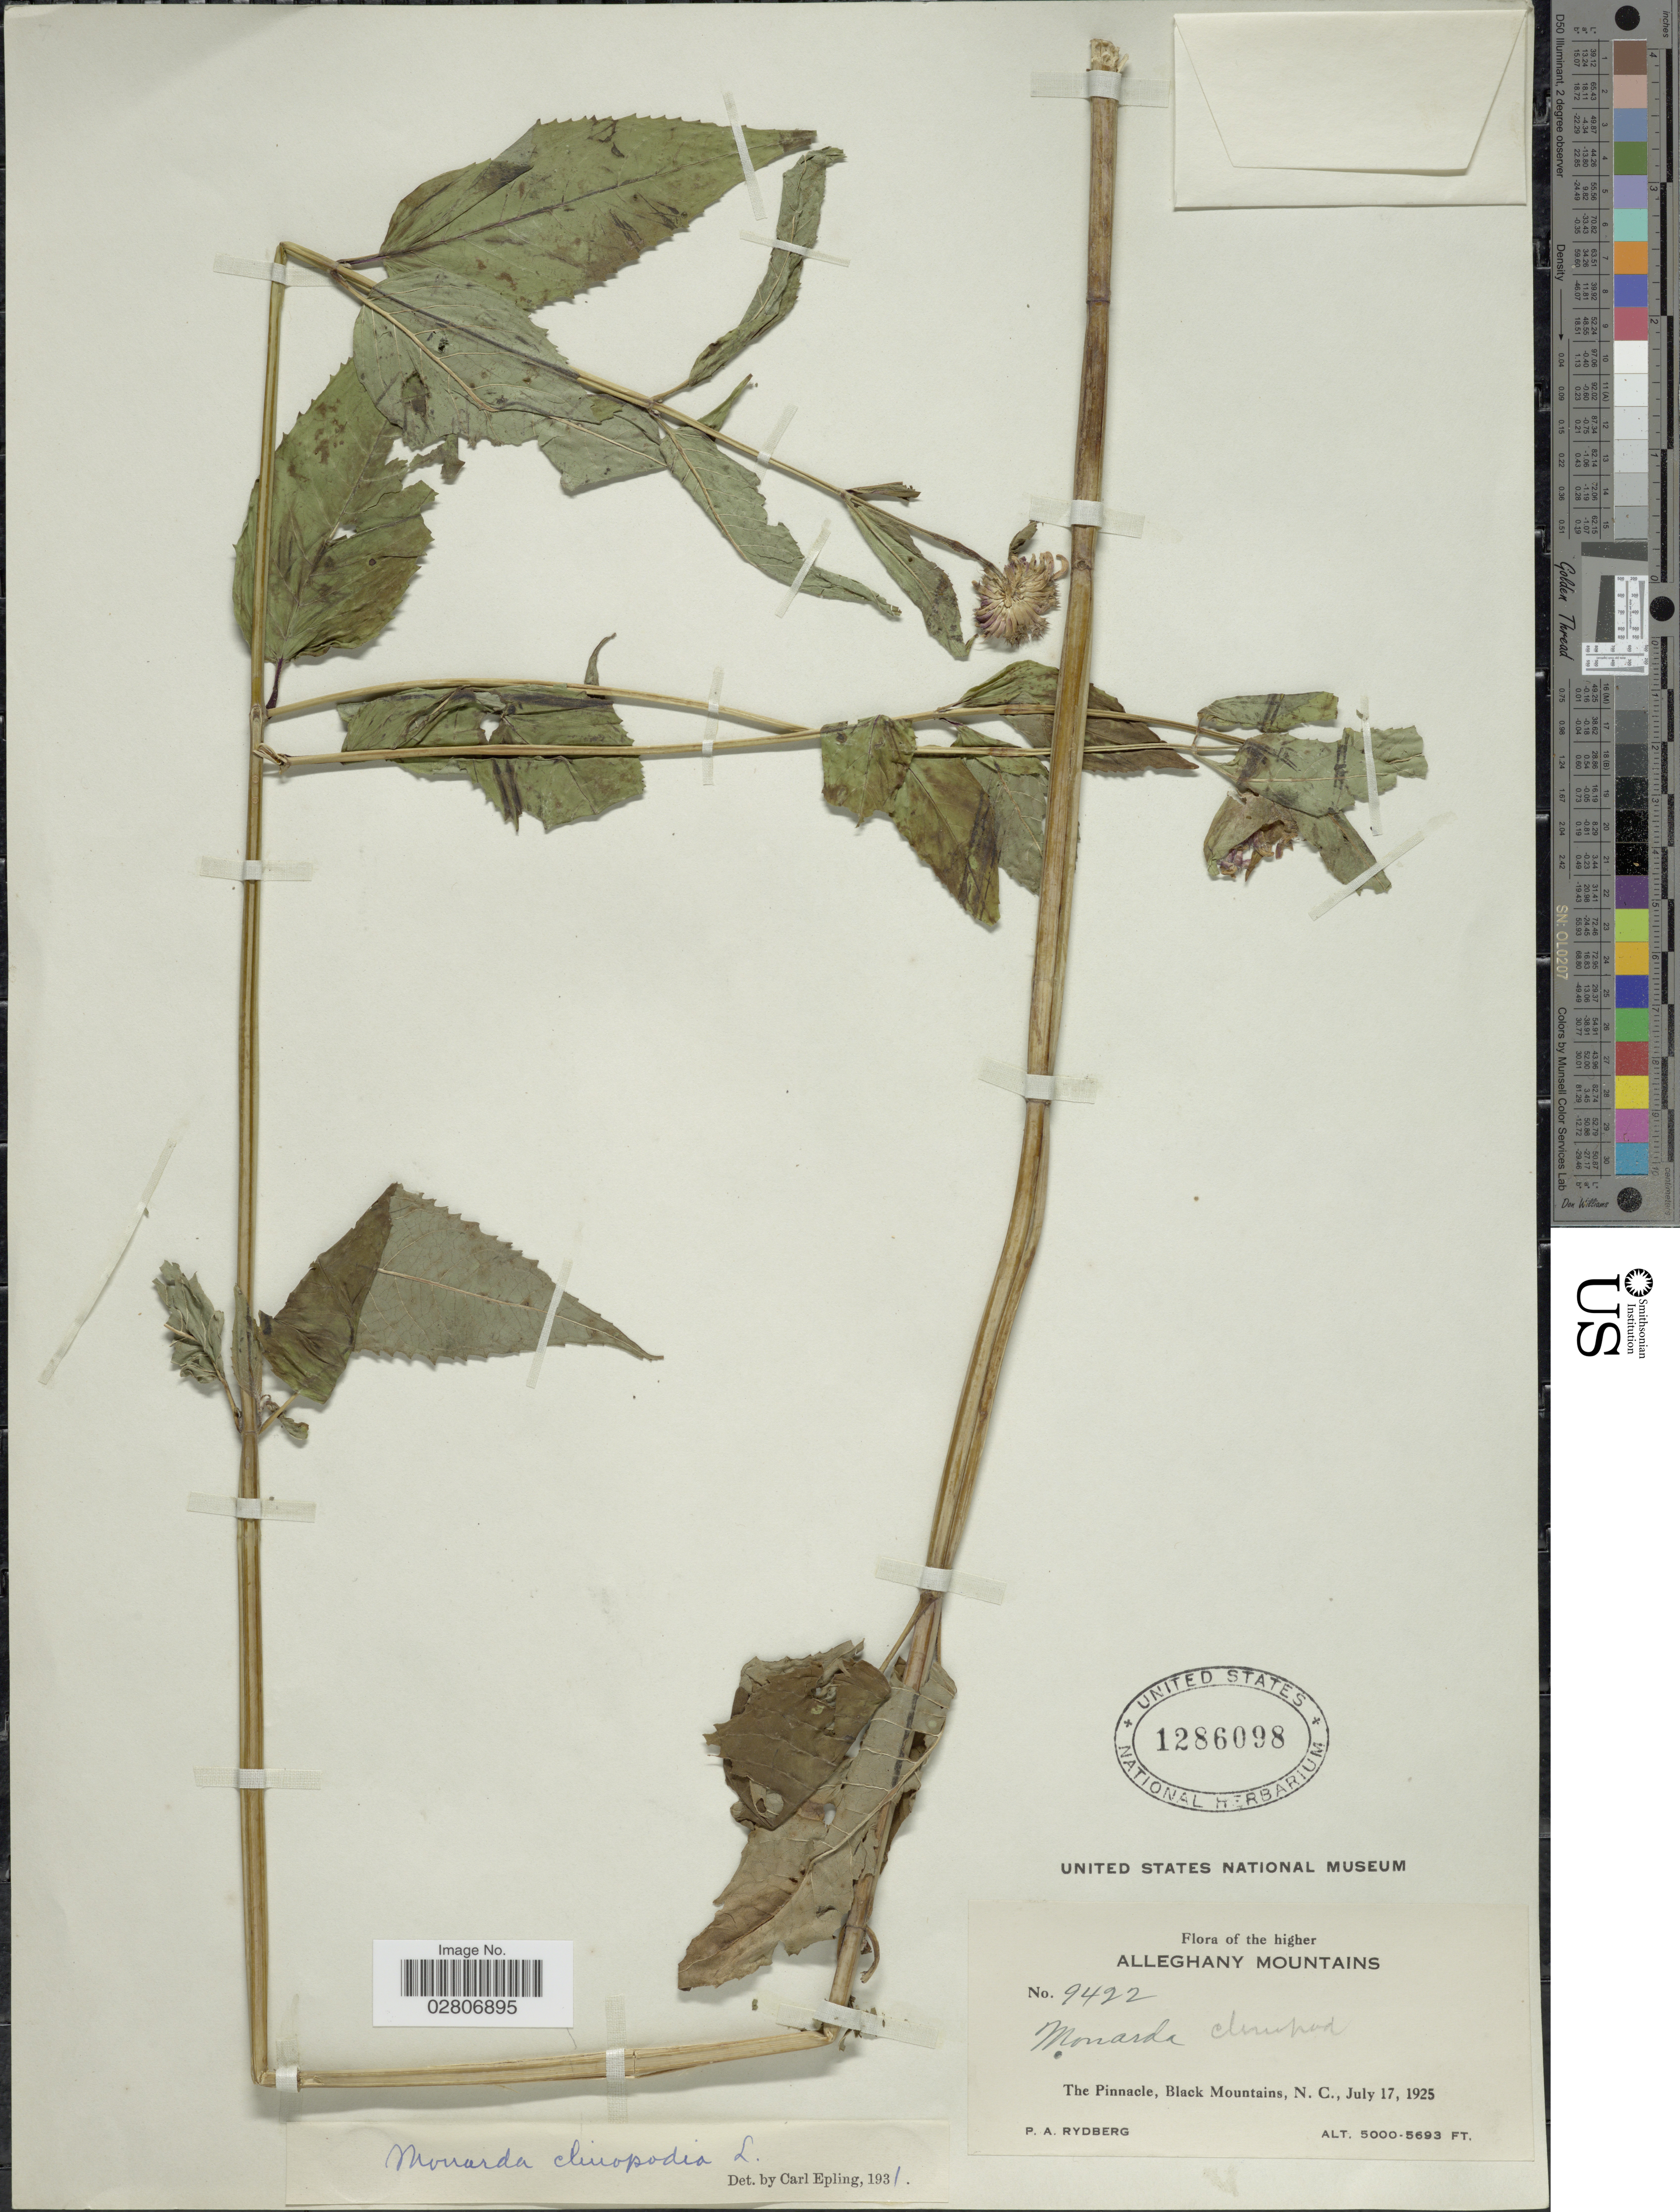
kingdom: Plantae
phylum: Tracheophyta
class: Magnoliopsida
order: Lamiales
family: Lamiaceae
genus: Monarda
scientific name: Monarda clinopodia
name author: L.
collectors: P. A. Rydberg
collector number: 9422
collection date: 1925-07-17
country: United States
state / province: North Carolina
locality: Alleghany Mountains. The Pinnacle, Black Mountains.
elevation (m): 1524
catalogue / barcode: US 1286098